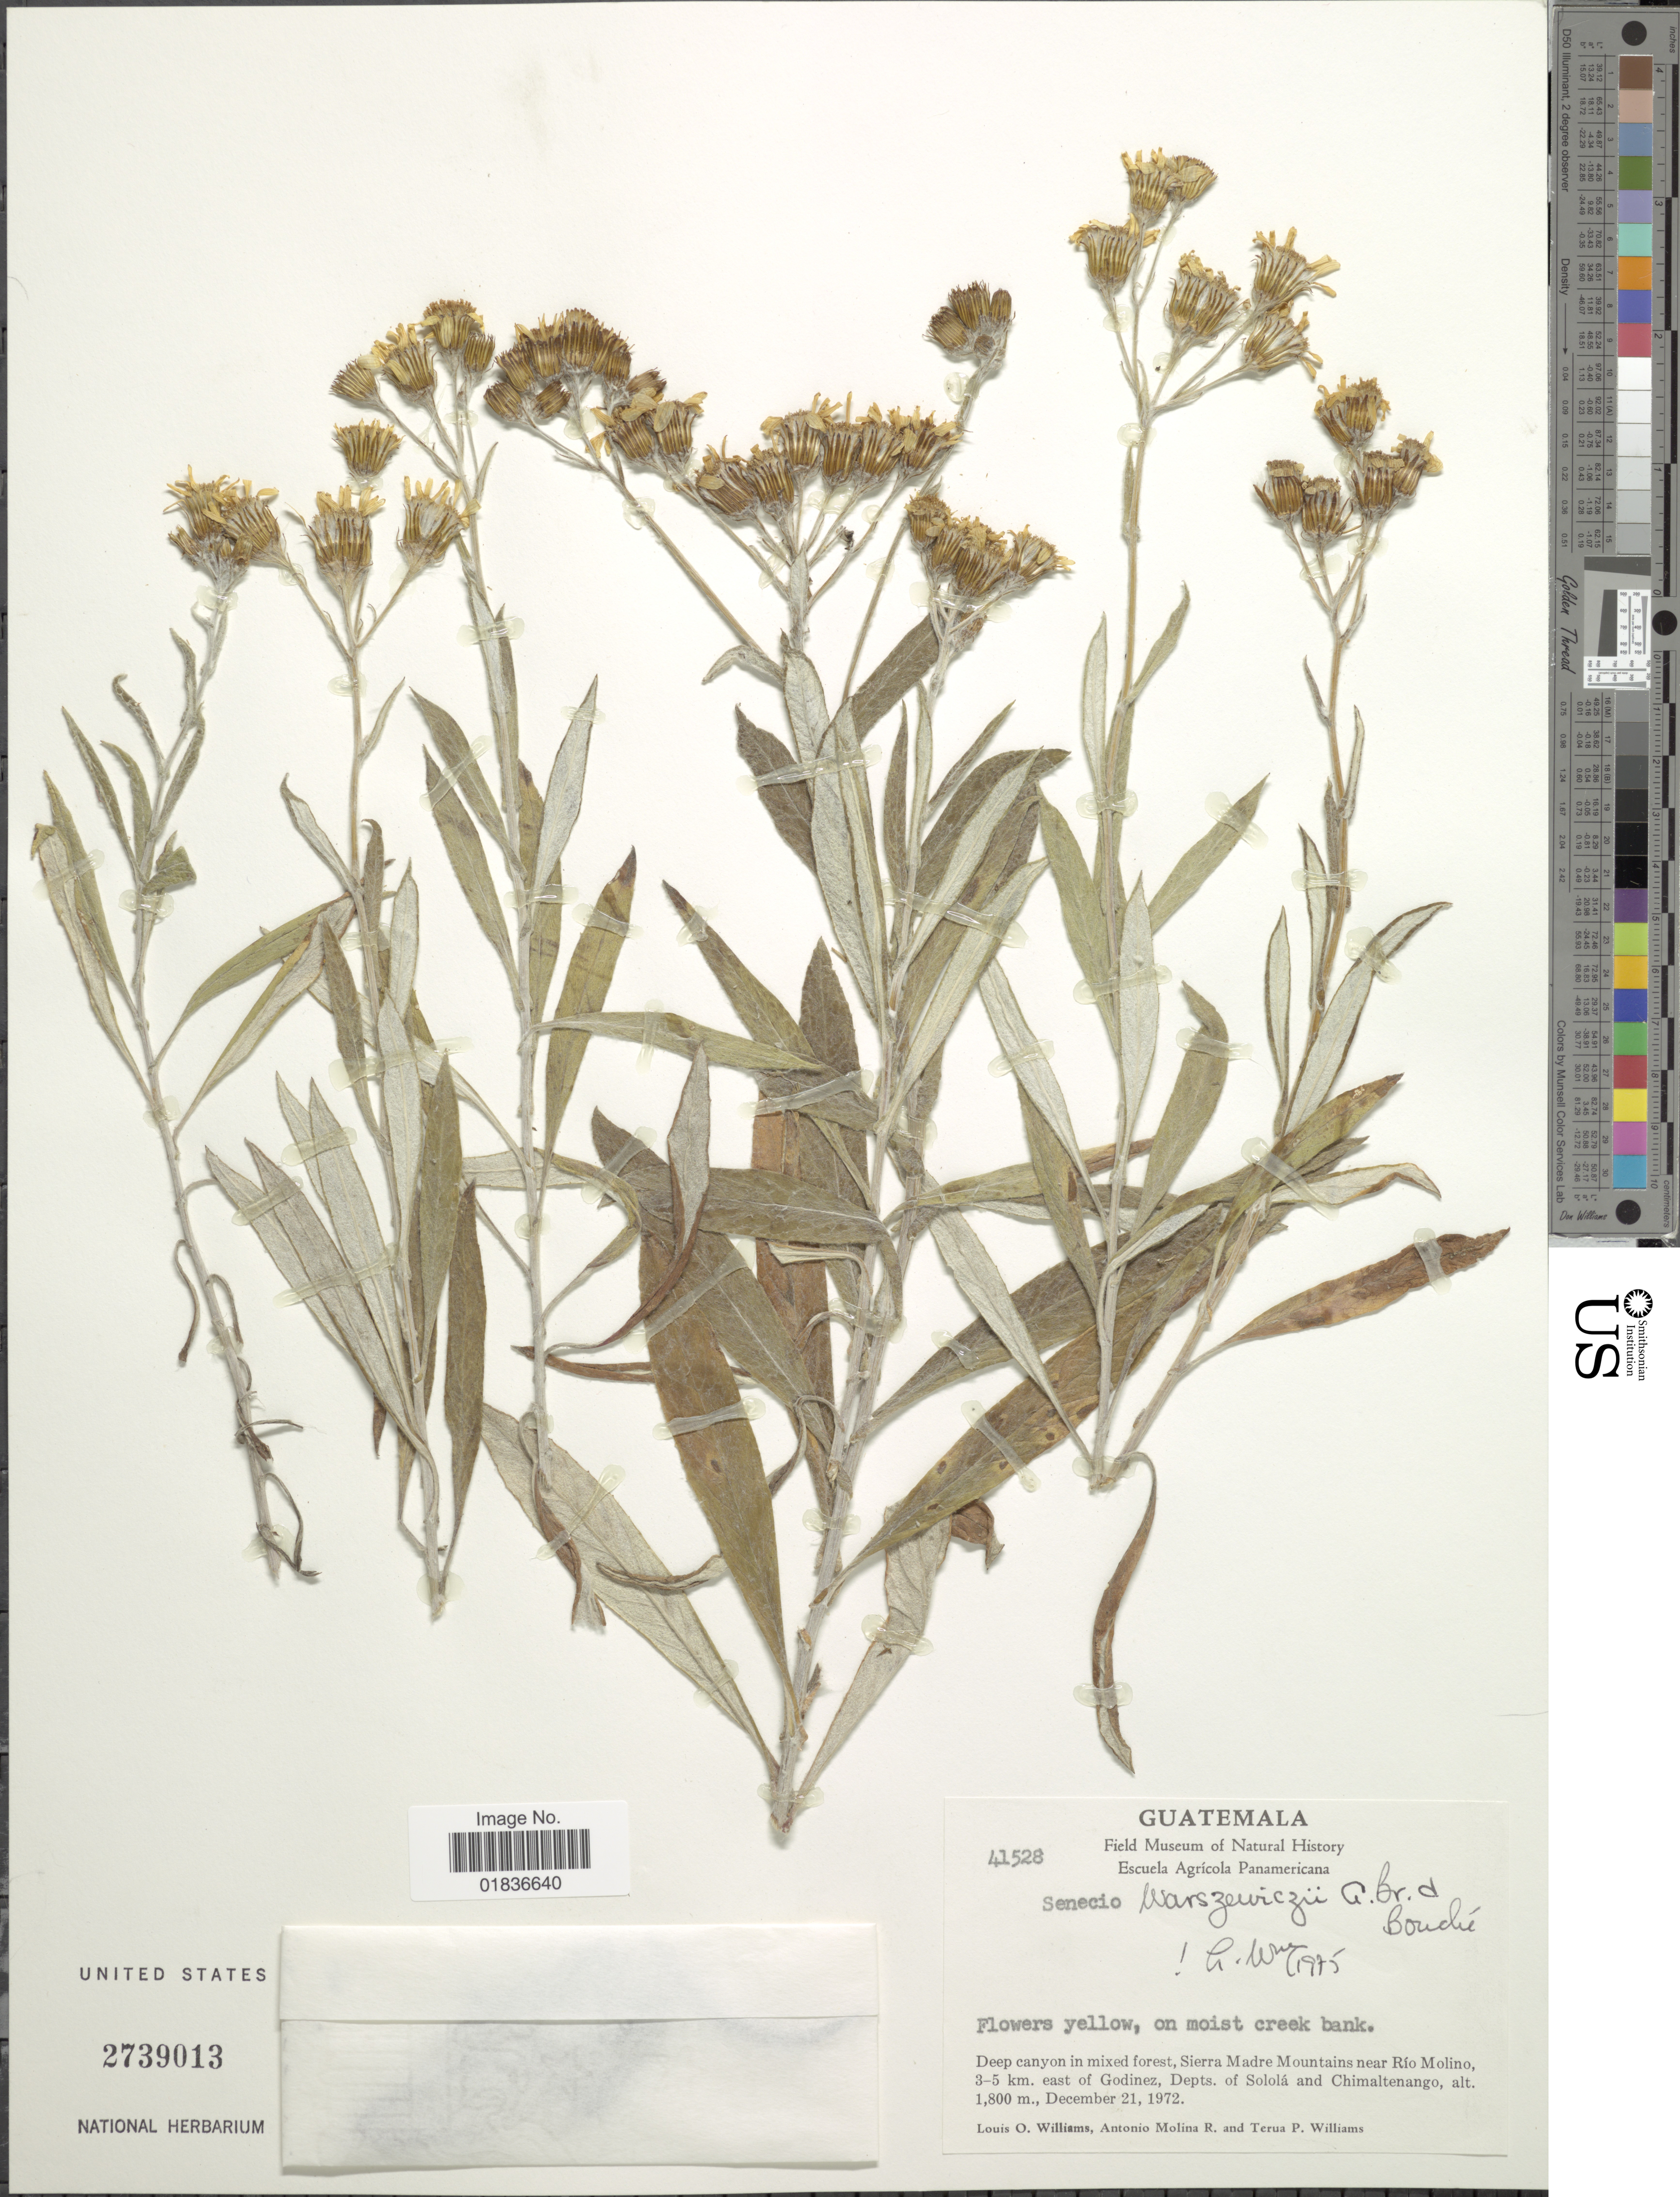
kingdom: Plantae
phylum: Tracheophyta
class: Magnoliopsida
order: Asterales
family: Asteraceae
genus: Senecio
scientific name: Senecio warszewiczii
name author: A. Braun & Bouché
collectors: L. O. Williams, A. Molina R. & T. P. Williams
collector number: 41528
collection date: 1972-12-21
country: Guatemala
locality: Sierra Madre Mountains near Rio Molino, 3-5 km. east of Godinez, Dept. of Solola and Chimaltenango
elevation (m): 1800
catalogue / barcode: US 2739013